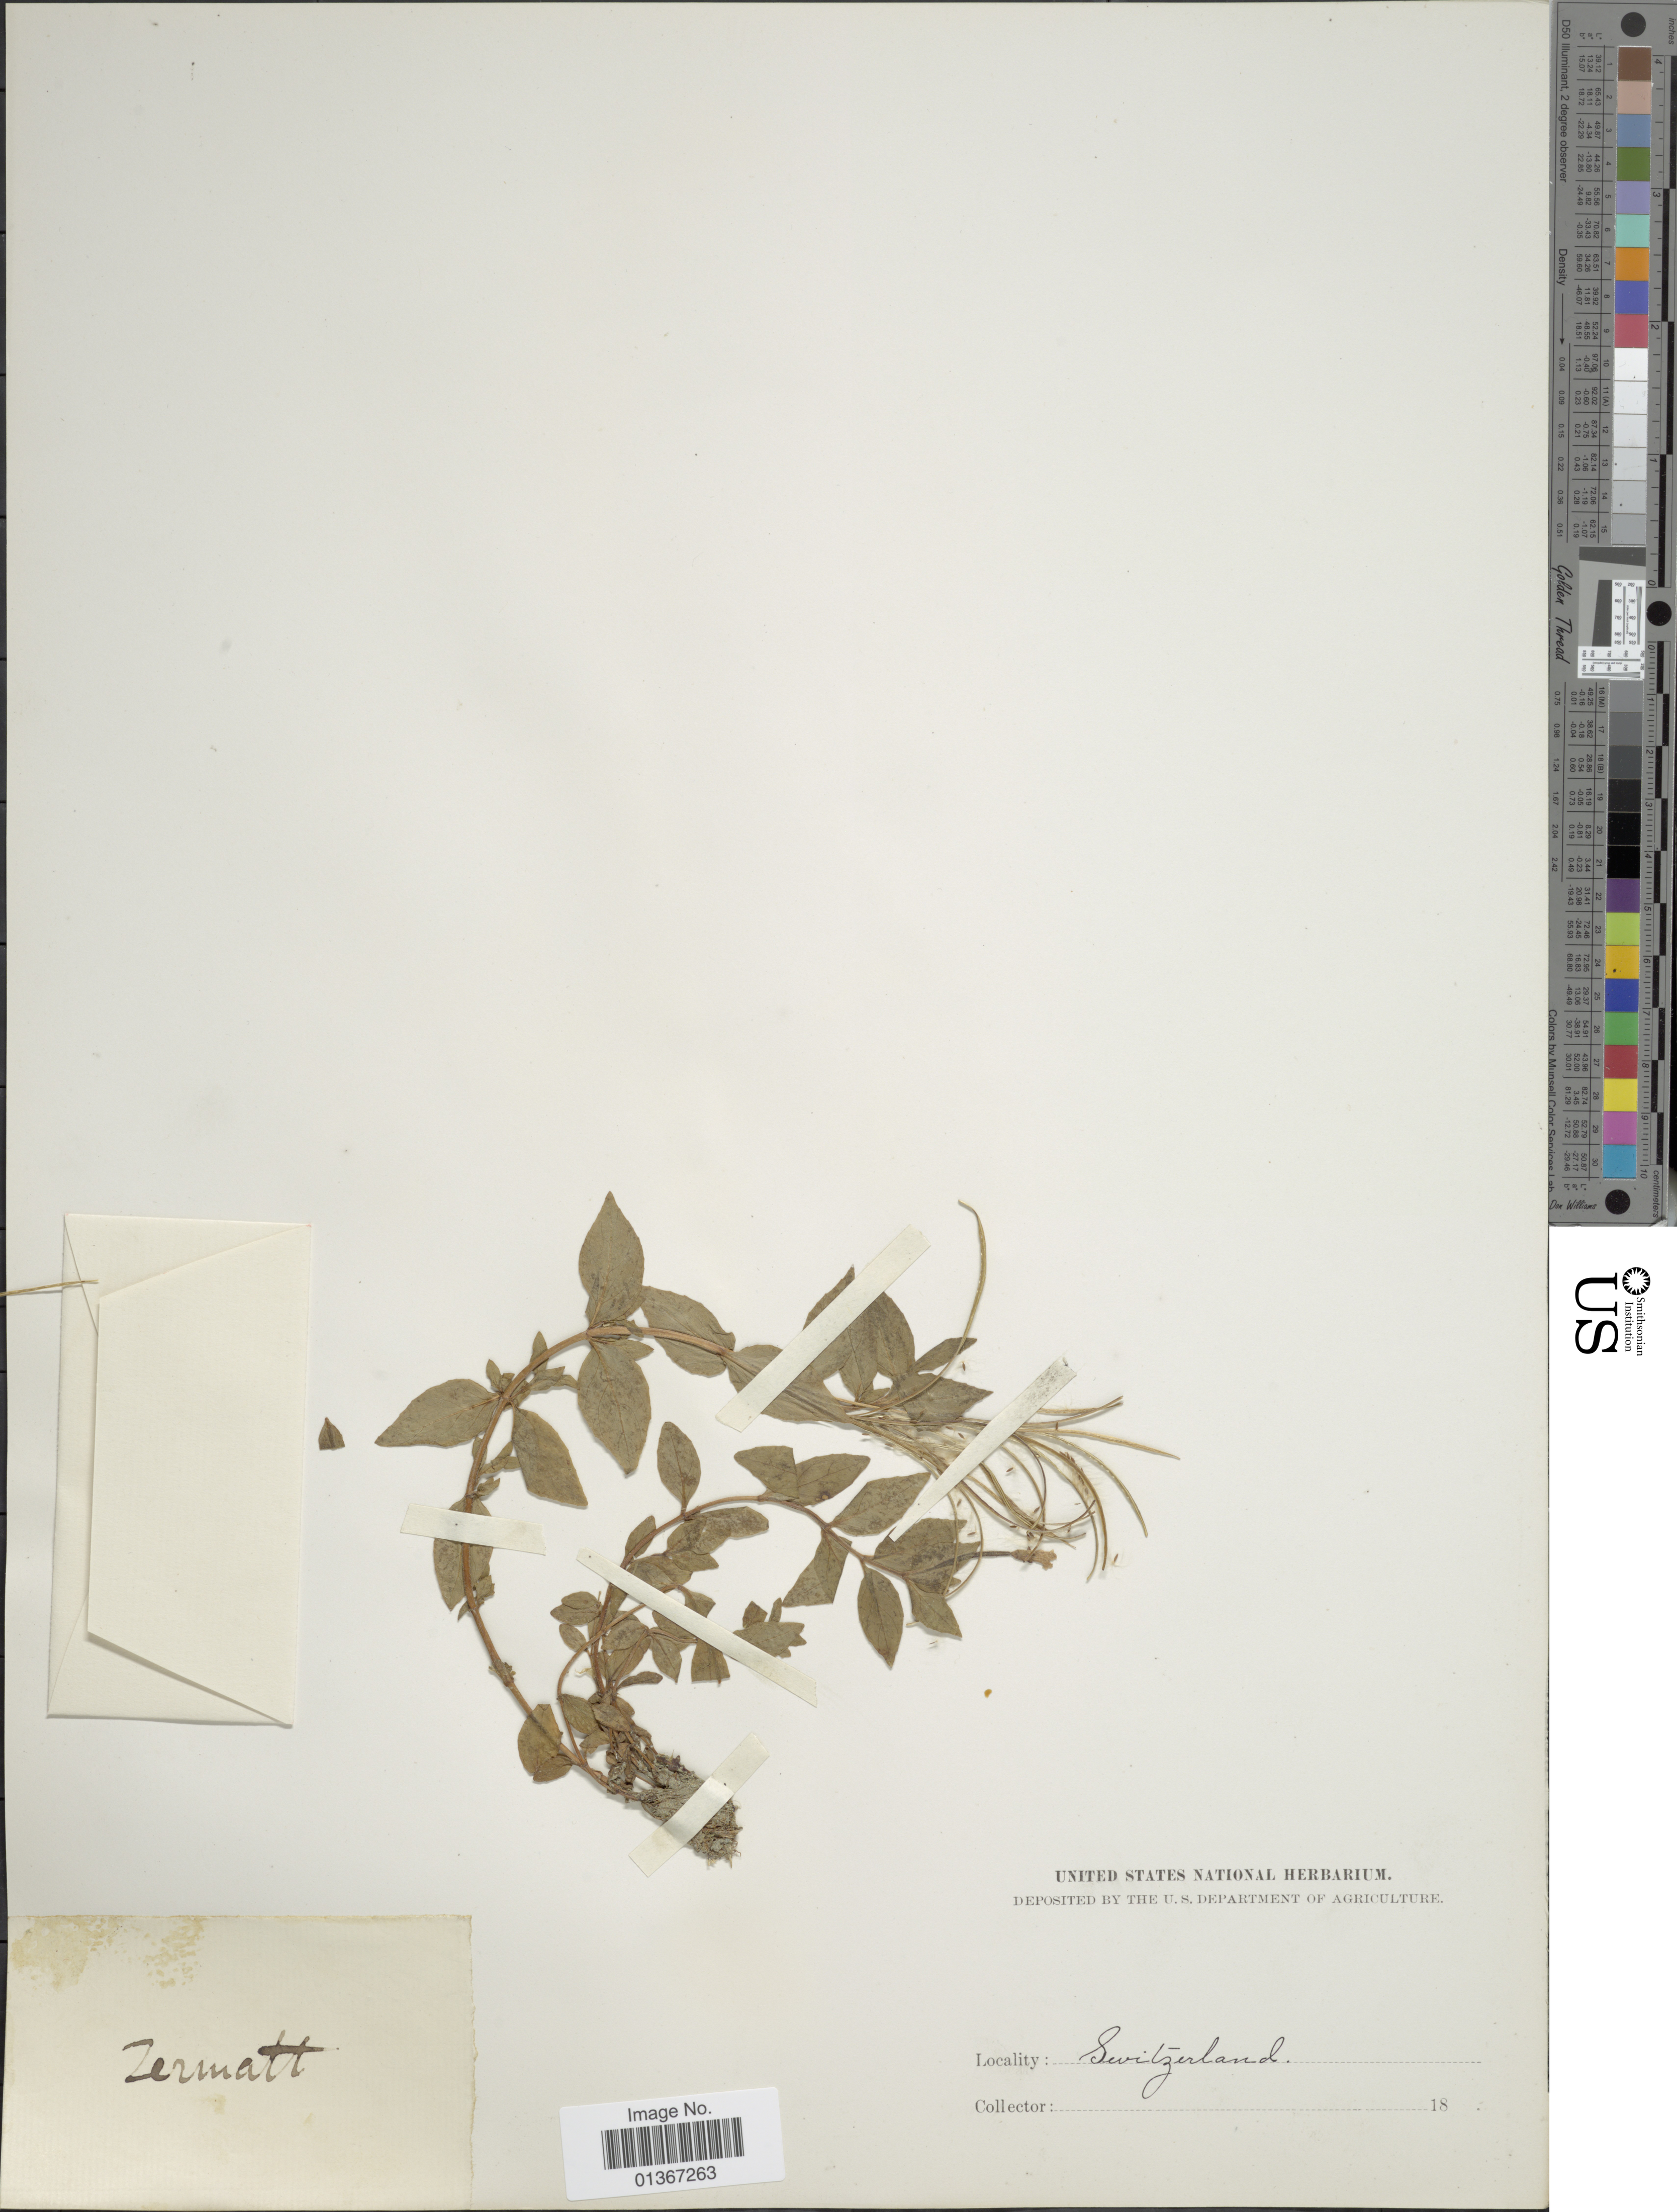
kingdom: Plantae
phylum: Tracheophyta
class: Magnoliopsida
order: Myrtales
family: Onagraceae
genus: Epilobium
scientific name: Epilobium sp.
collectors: U.S. National Herbarium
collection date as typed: Transcribed d/m/y: //18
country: Switzerland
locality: Zermatt